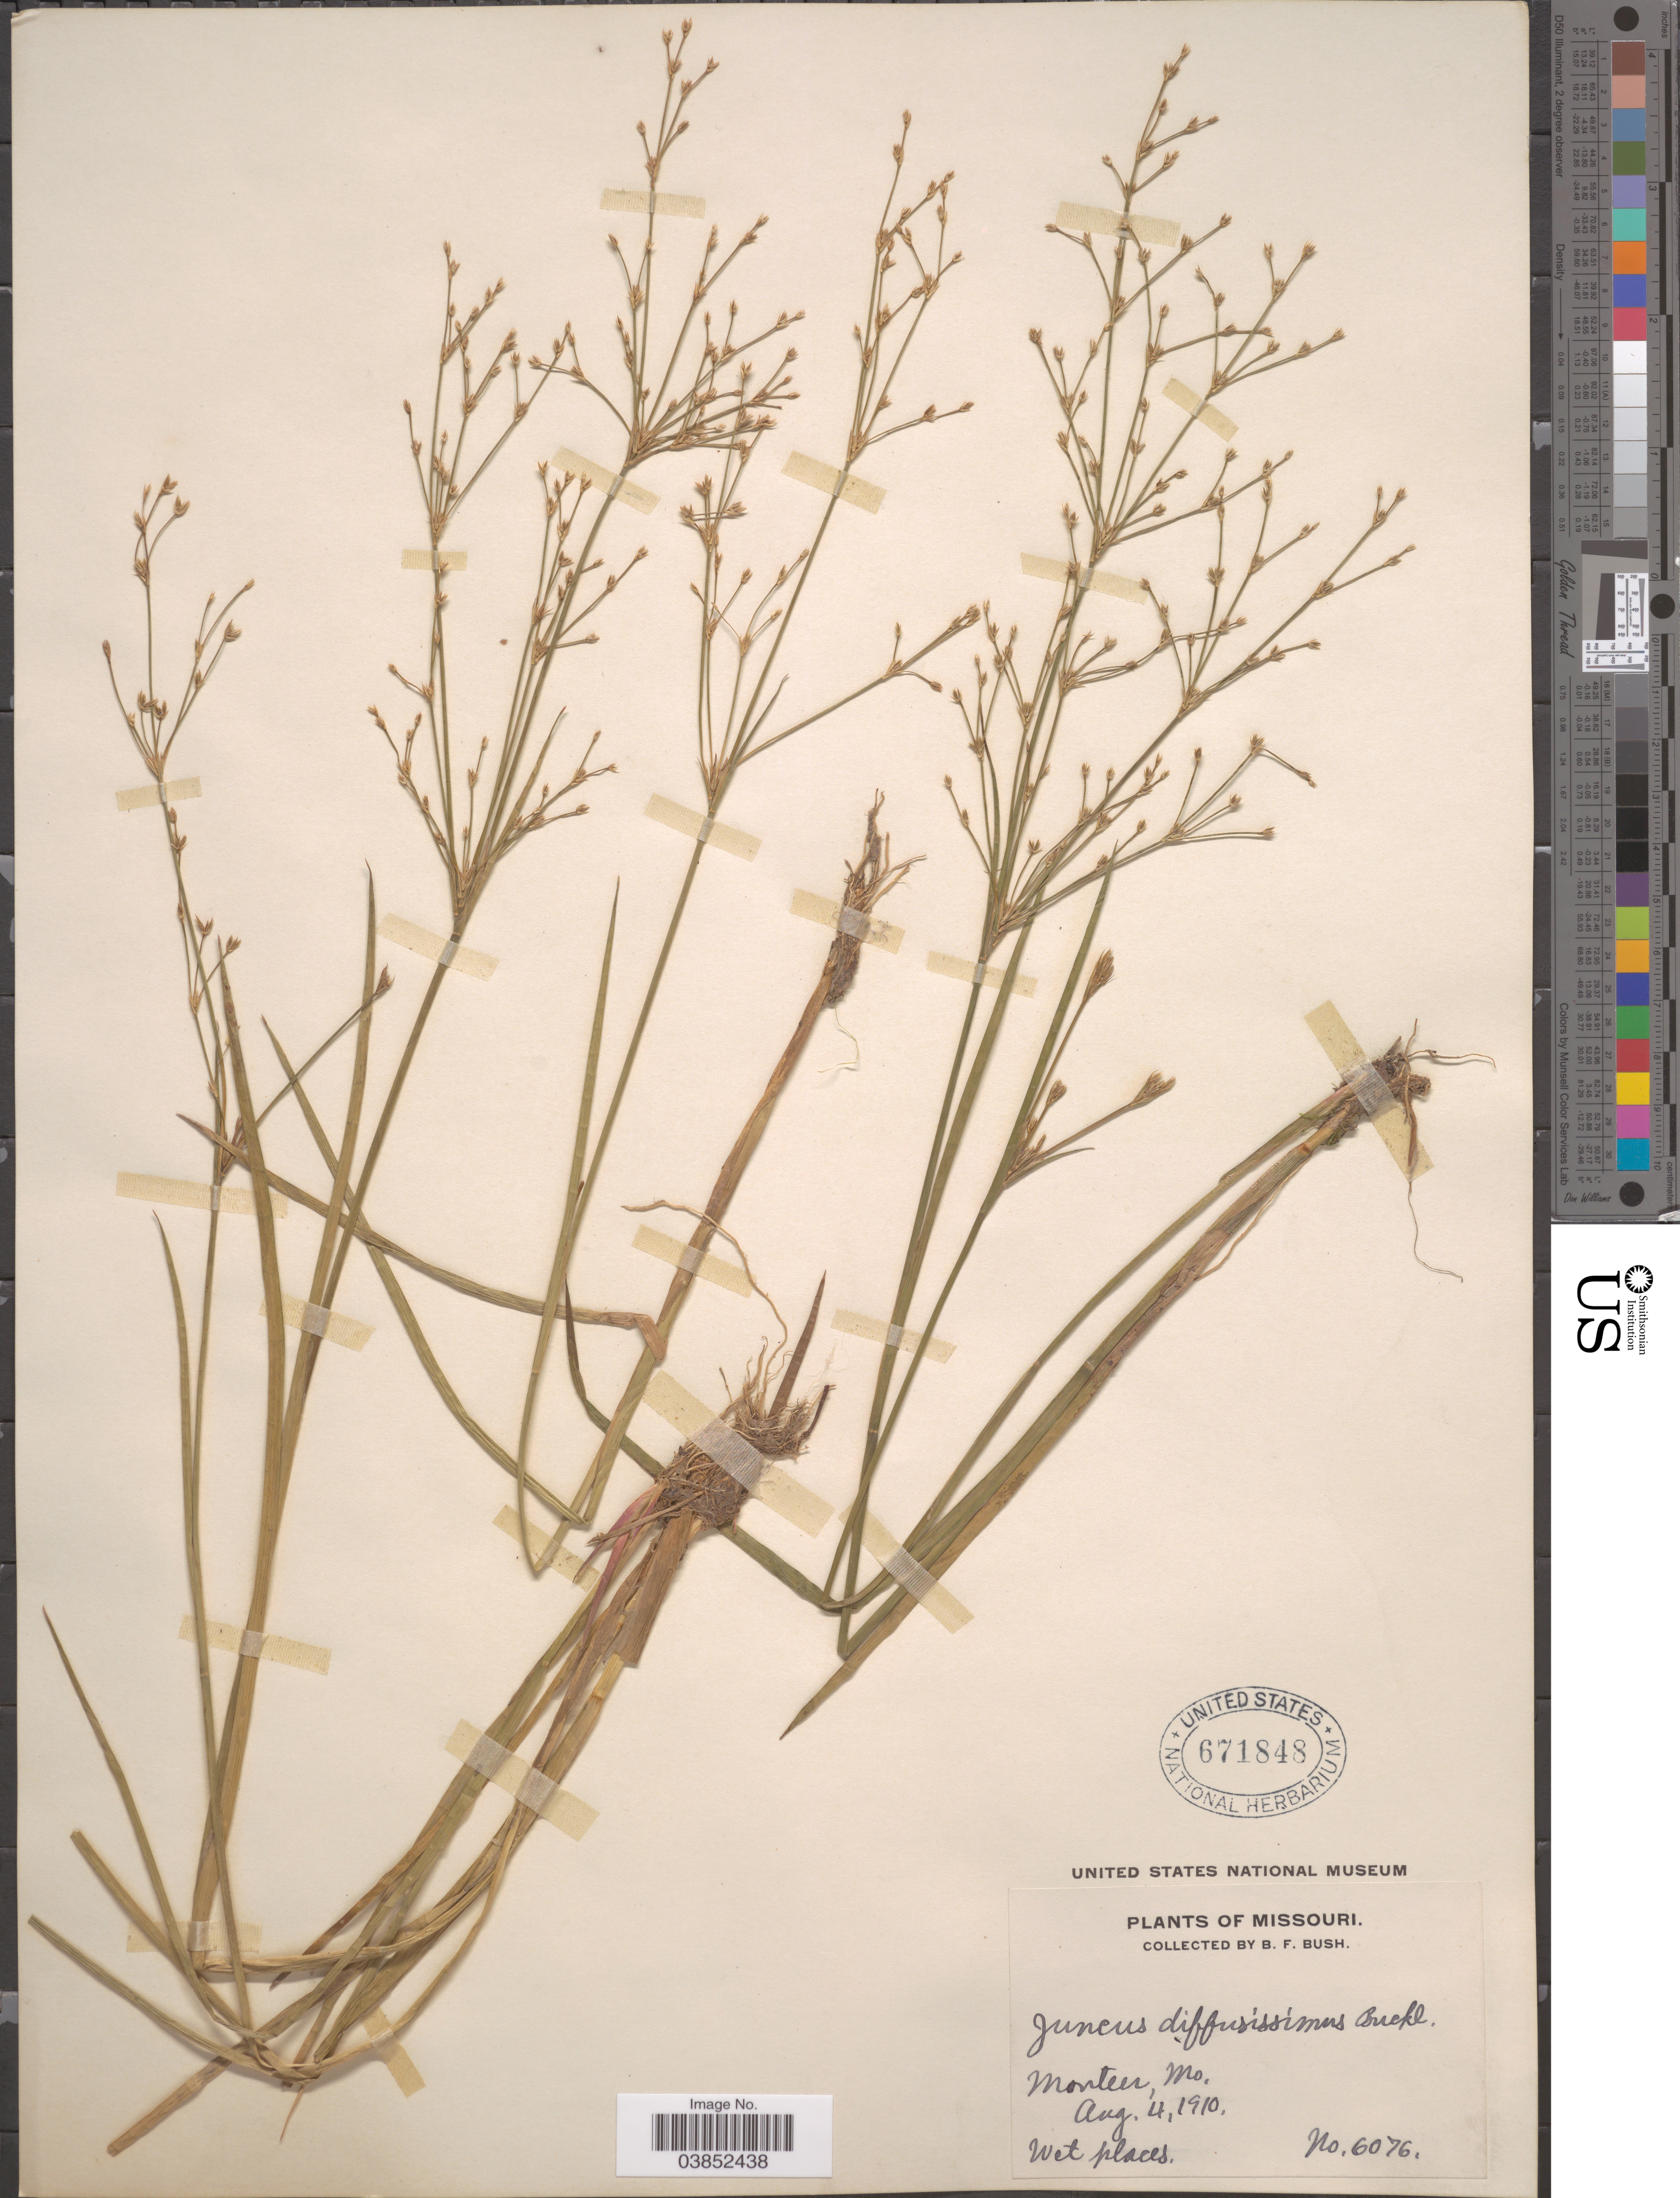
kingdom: Plantae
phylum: Tracheophyta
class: Liliopsida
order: Poales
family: Juncaceae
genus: Juncus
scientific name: Juncus diffusissimus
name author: Buckley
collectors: B. F. Bush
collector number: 6076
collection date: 1910-08-04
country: United States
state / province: Missouri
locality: Monteer.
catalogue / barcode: US 671848